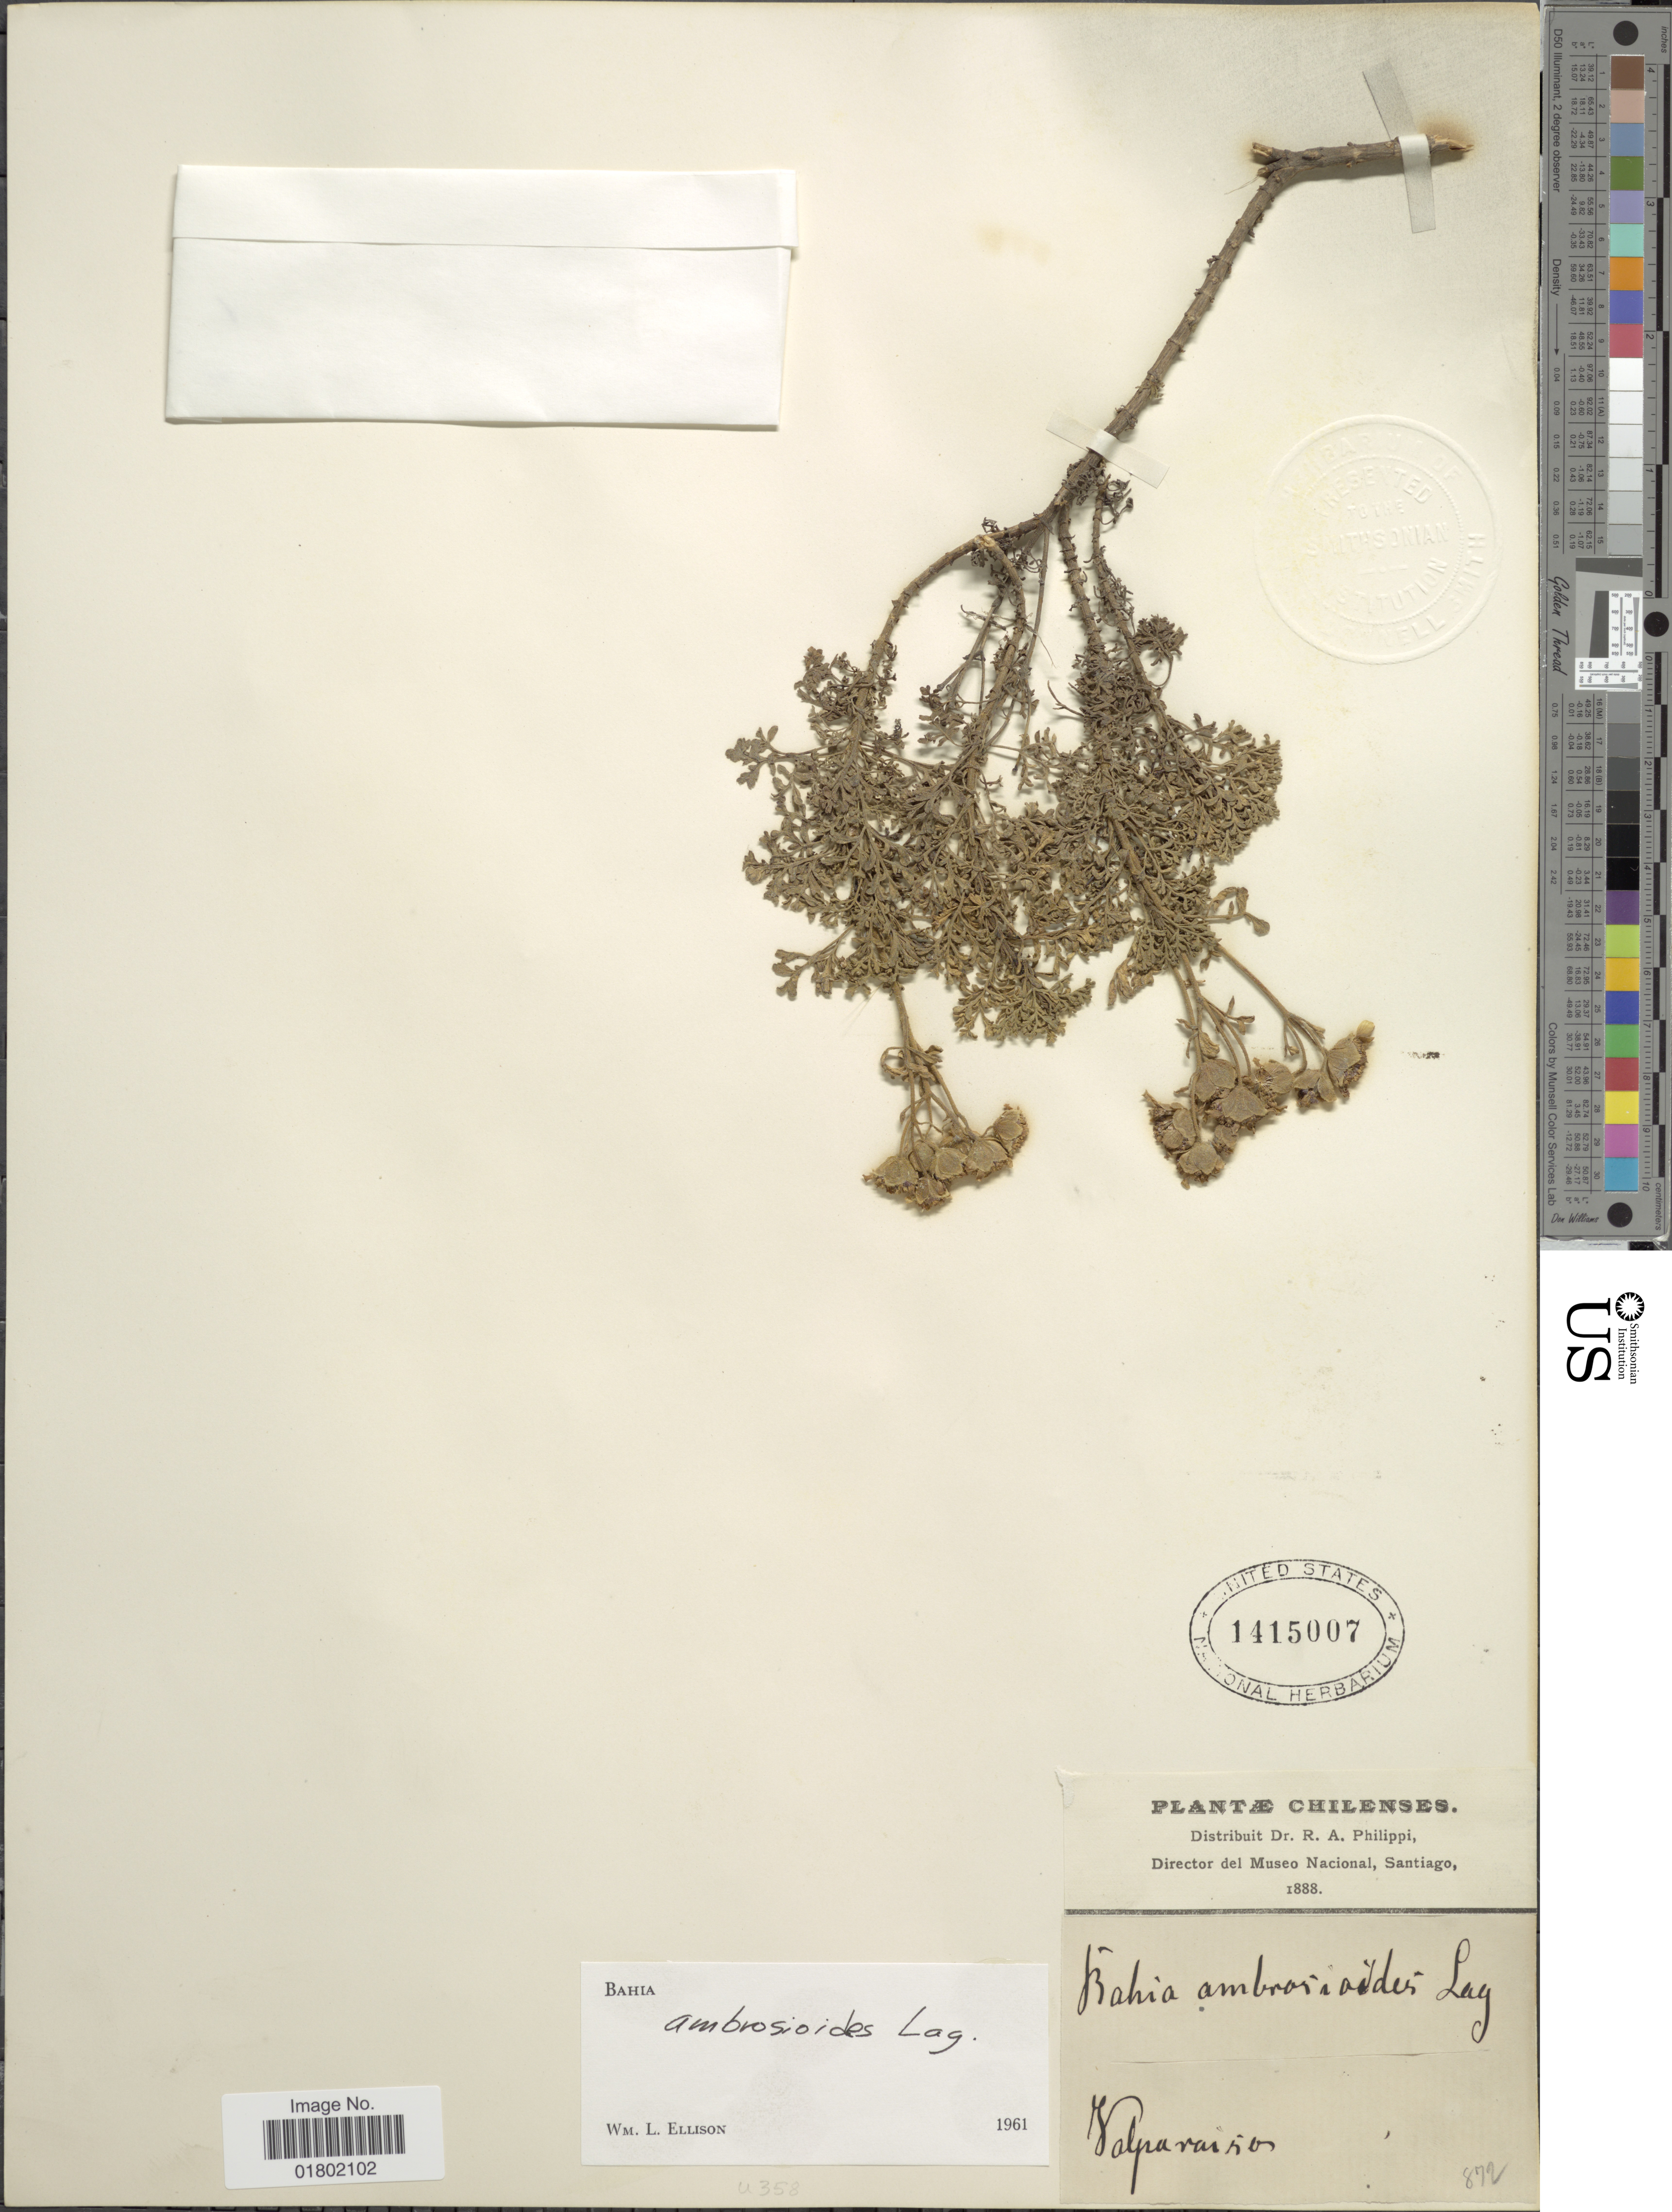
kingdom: Plantae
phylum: Tracheophyta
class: Magnoliopsida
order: Asterales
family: Asteraceae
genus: Bahia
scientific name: Bahia ambrosioides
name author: Lag.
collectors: R. A. Philippi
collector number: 872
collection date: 1888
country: Chile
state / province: Valparaíso (V)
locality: Valparaiso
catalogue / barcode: US 1415007